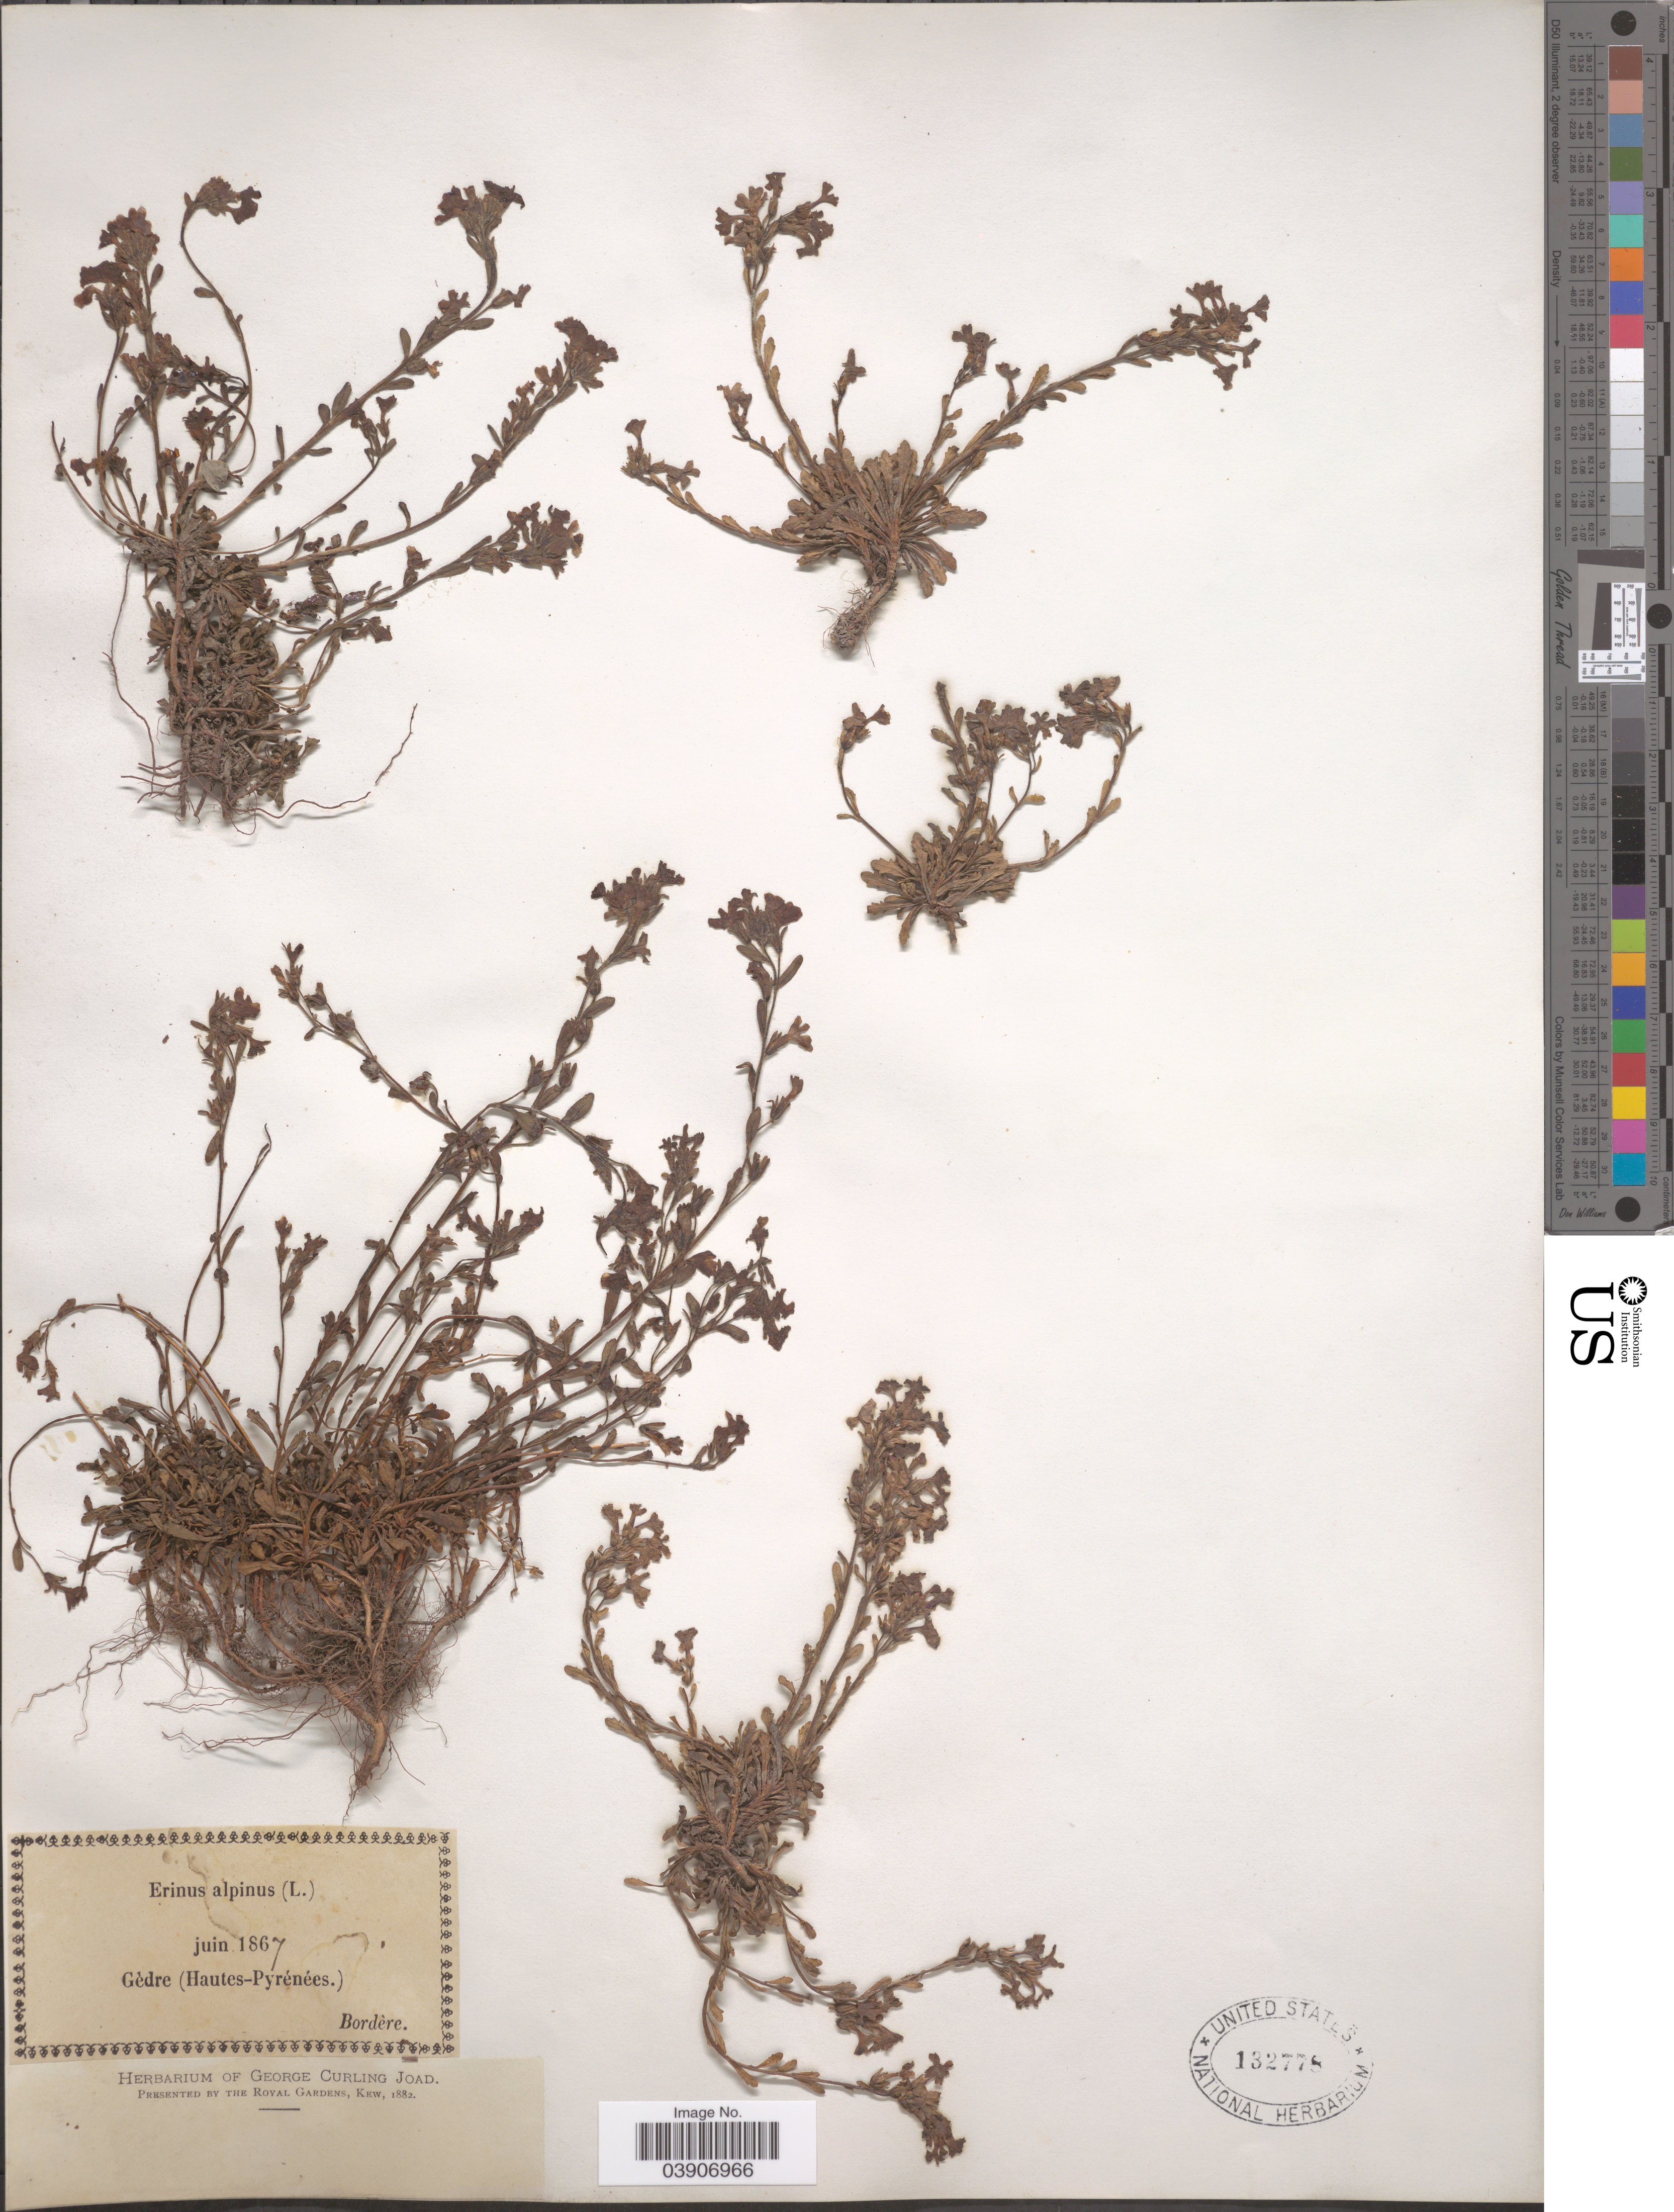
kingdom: Plantae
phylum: Tracheophyta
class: Magnoliopsida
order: Lamiales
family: Plantaginaceae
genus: Erinus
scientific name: Erinus alpinus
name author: L.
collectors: -. Bordère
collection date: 1867-06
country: France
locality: Gèdre (Hautes-Pyrénées.).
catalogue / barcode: US 132778